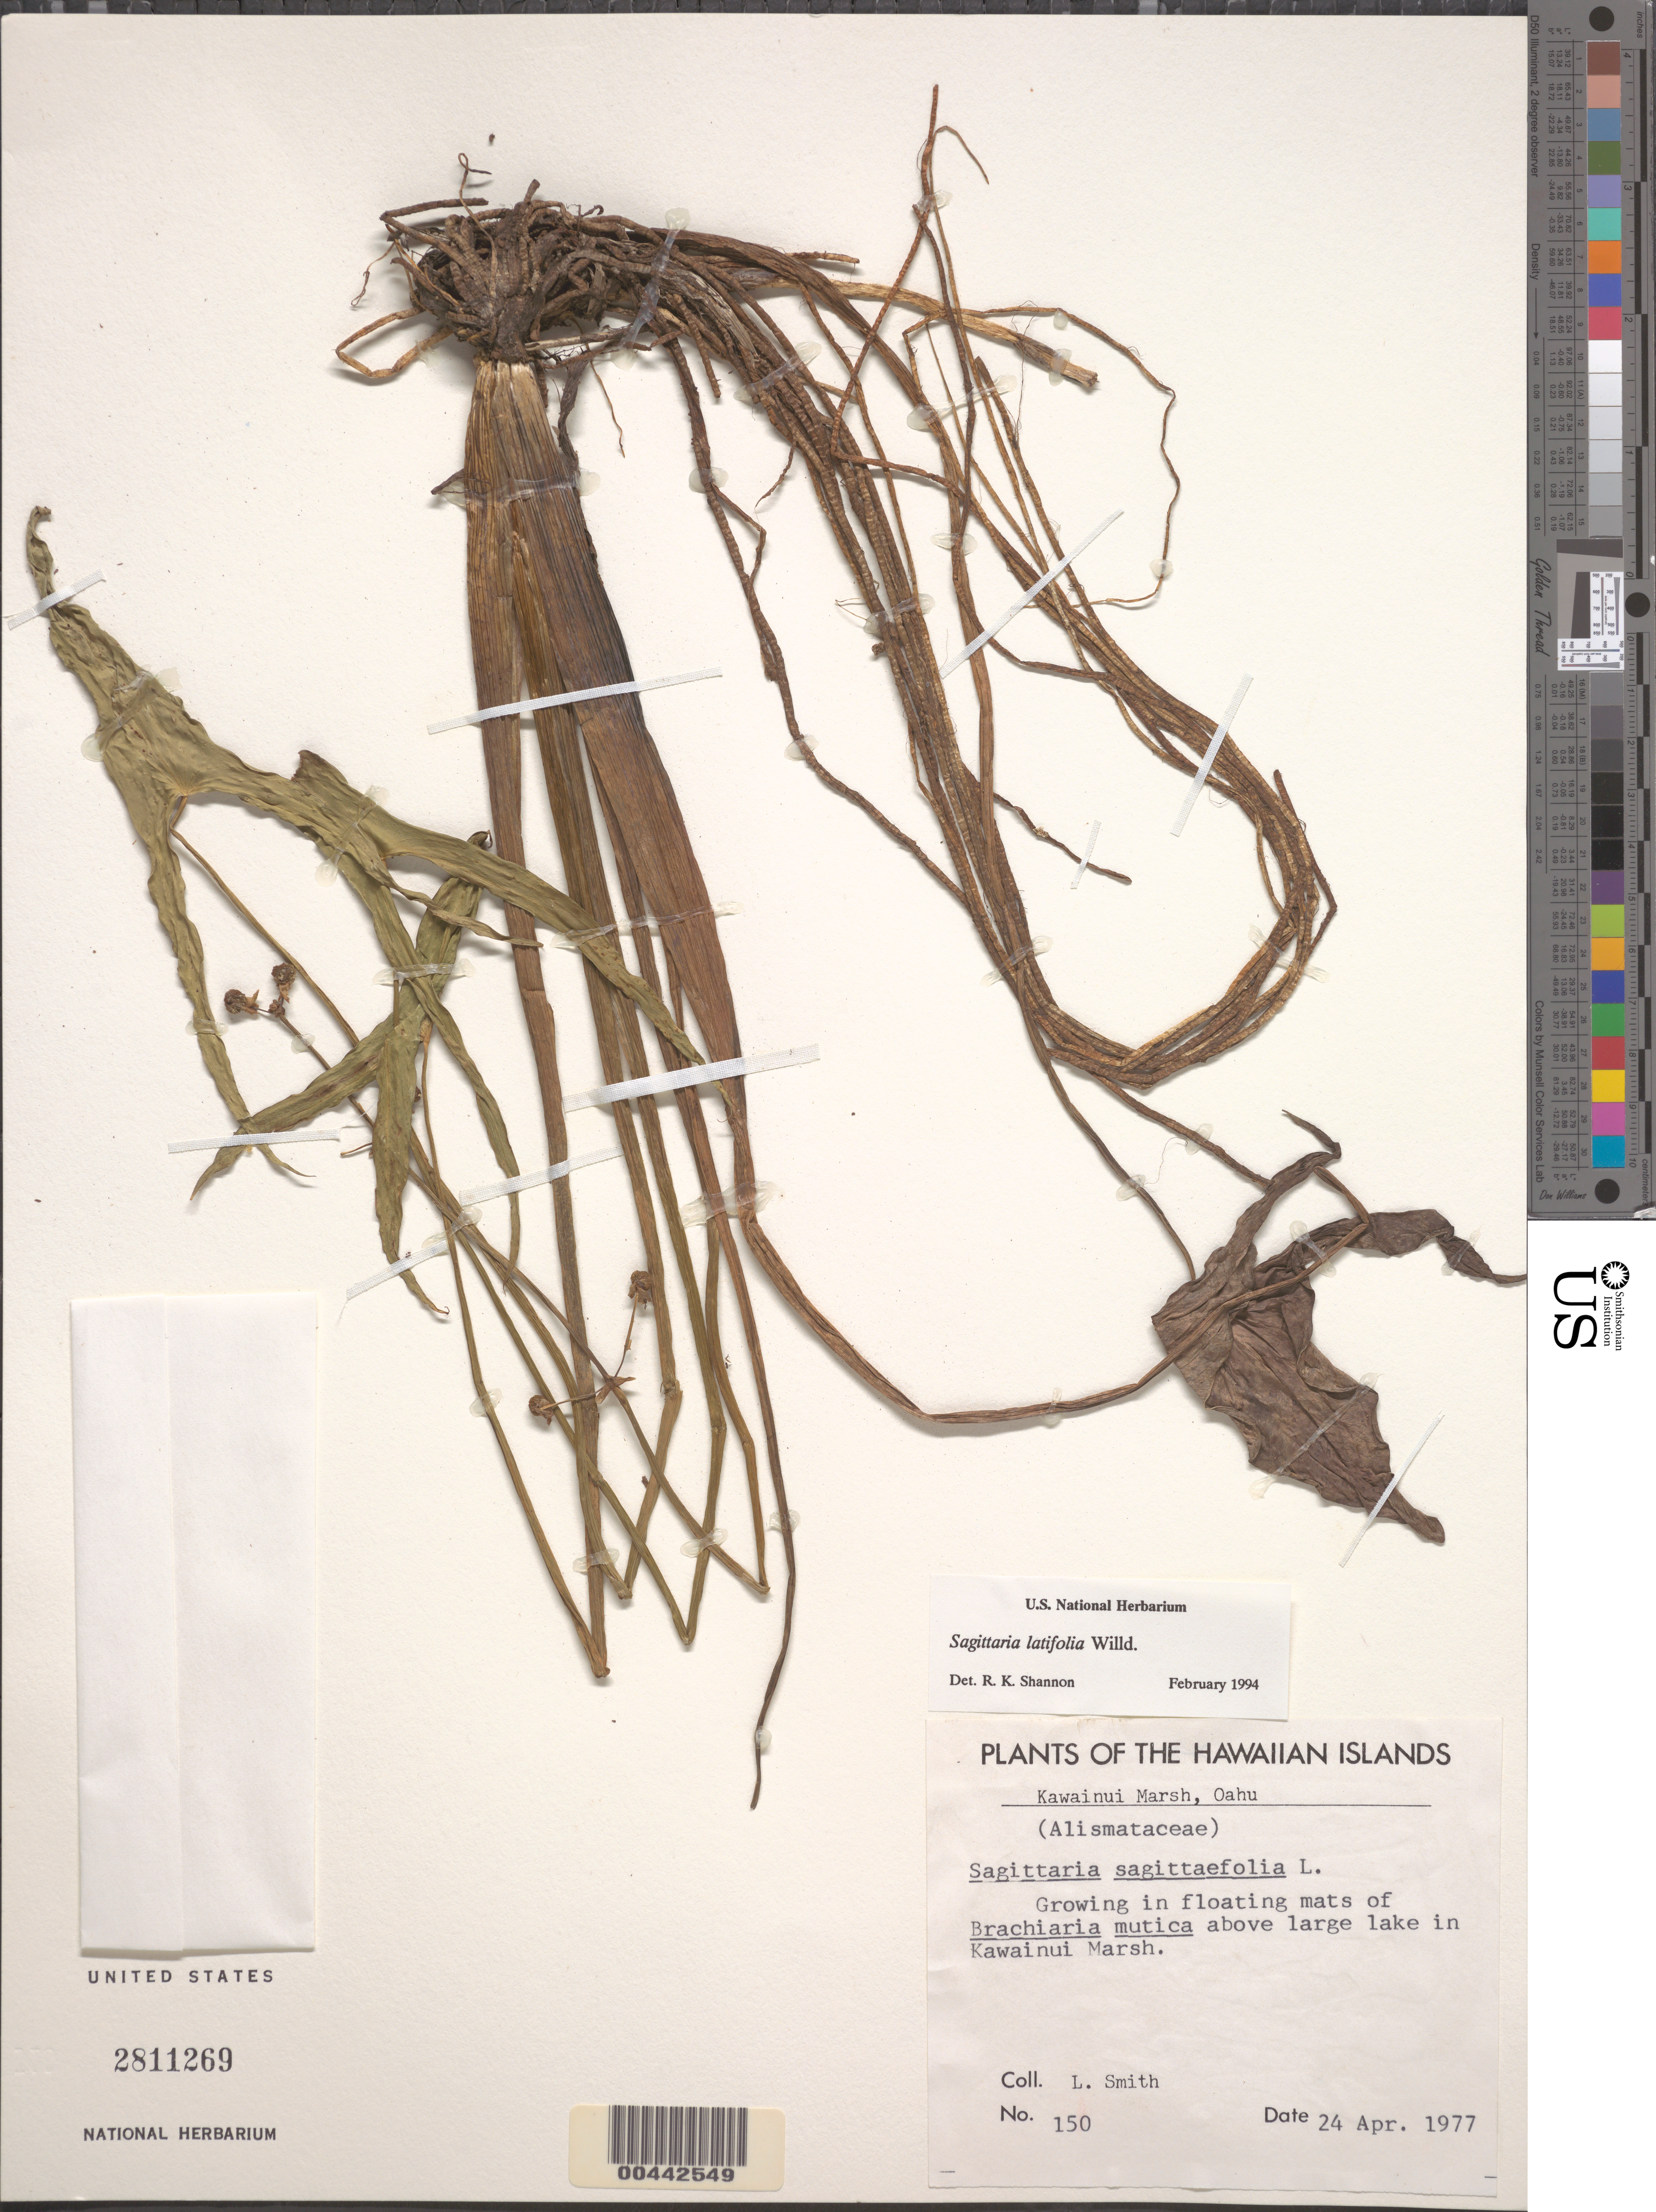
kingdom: Plantae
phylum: Tracheophyta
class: Liliopsida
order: Alismatales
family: Alismataceae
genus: Sagittaria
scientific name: Sagittaria latifolia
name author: Willd.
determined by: Shannon, R. K., (UNITED STATES)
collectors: L. Smith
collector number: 150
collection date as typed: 24 Apr 1977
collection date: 1977-04-24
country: United States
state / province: Hawaii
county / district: Honolulu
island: Oahu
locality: Kawainui Marsh, above large lake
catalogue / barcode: US 2811269